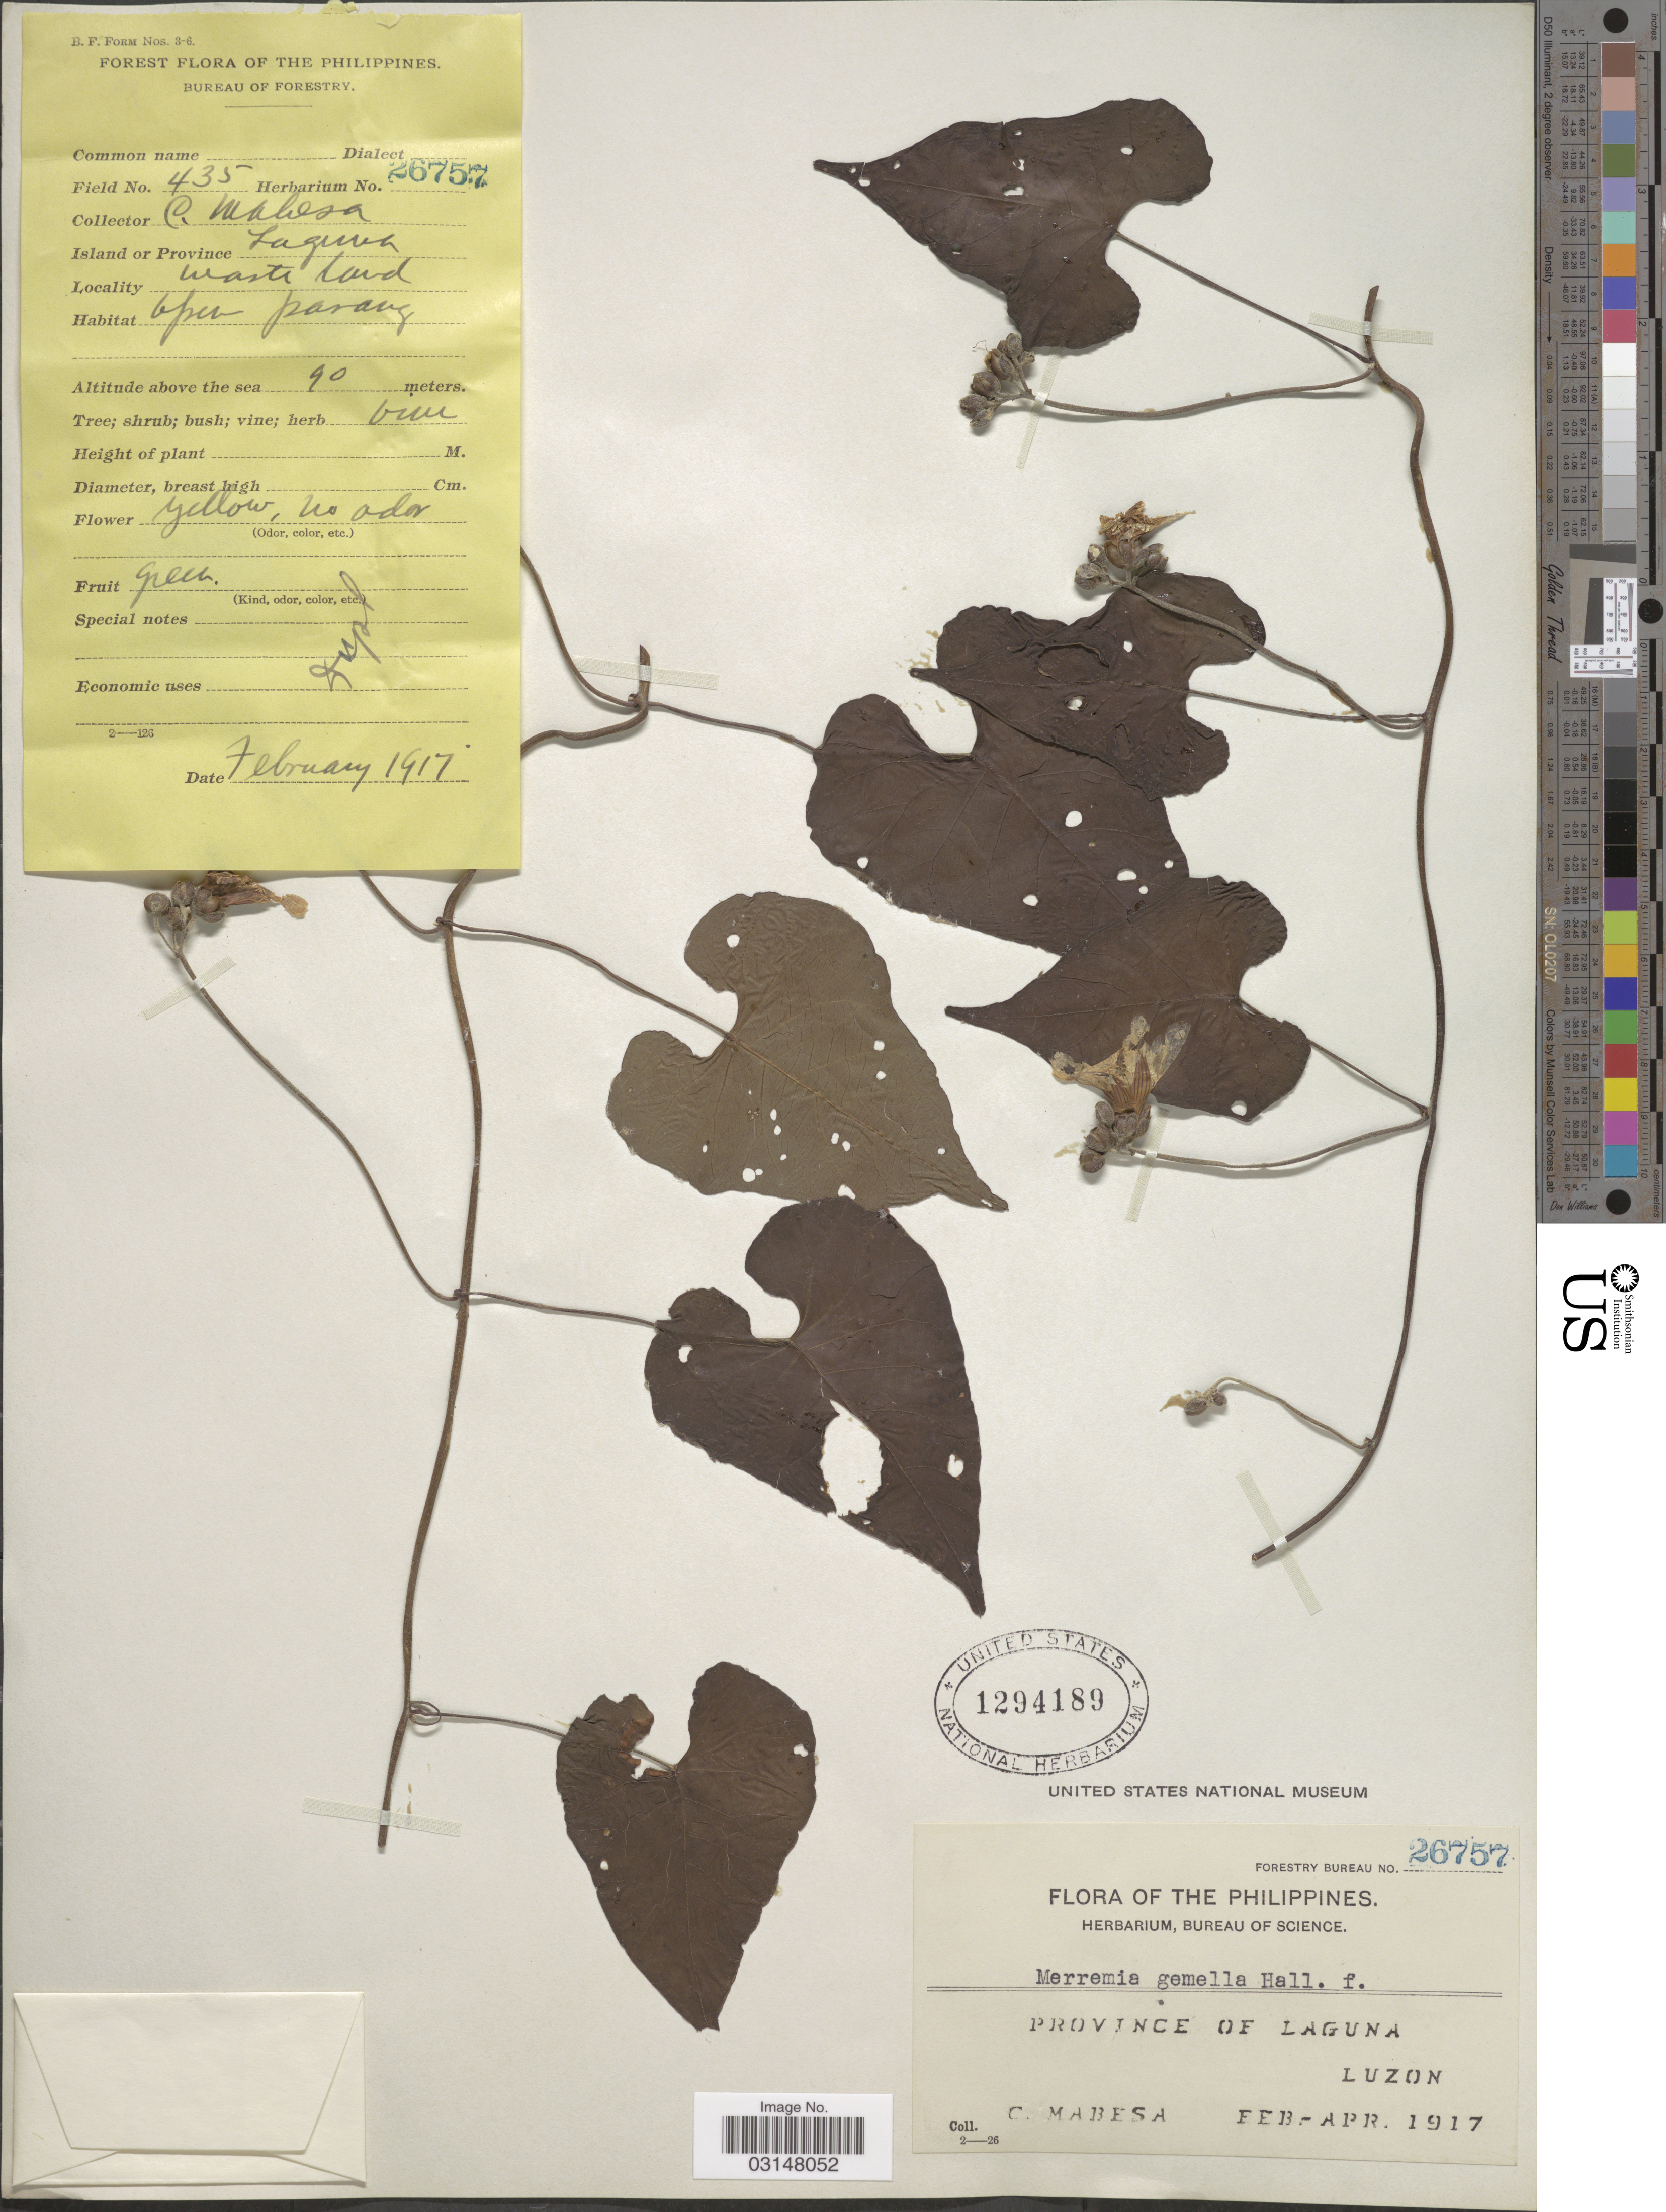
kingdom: Plantae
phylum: Tracheophyta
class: Magnoliopsida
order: Solanales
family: Convolvulaceae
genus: Merremia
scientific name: Merremia gemella var. gemella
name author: (Burm. f.) Hallier f.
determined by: Strong, Mark T., (BOT), Smithsonian Institution - National Museum of Natural History (UNITED STATES)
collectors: C. Mabesa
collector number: Forestry Bureau 26757/ 435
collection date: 1917-02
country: Philippines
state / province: Calabarzon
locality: Province of Laguna. Luzon.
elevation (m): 90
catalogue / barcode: US 1294189